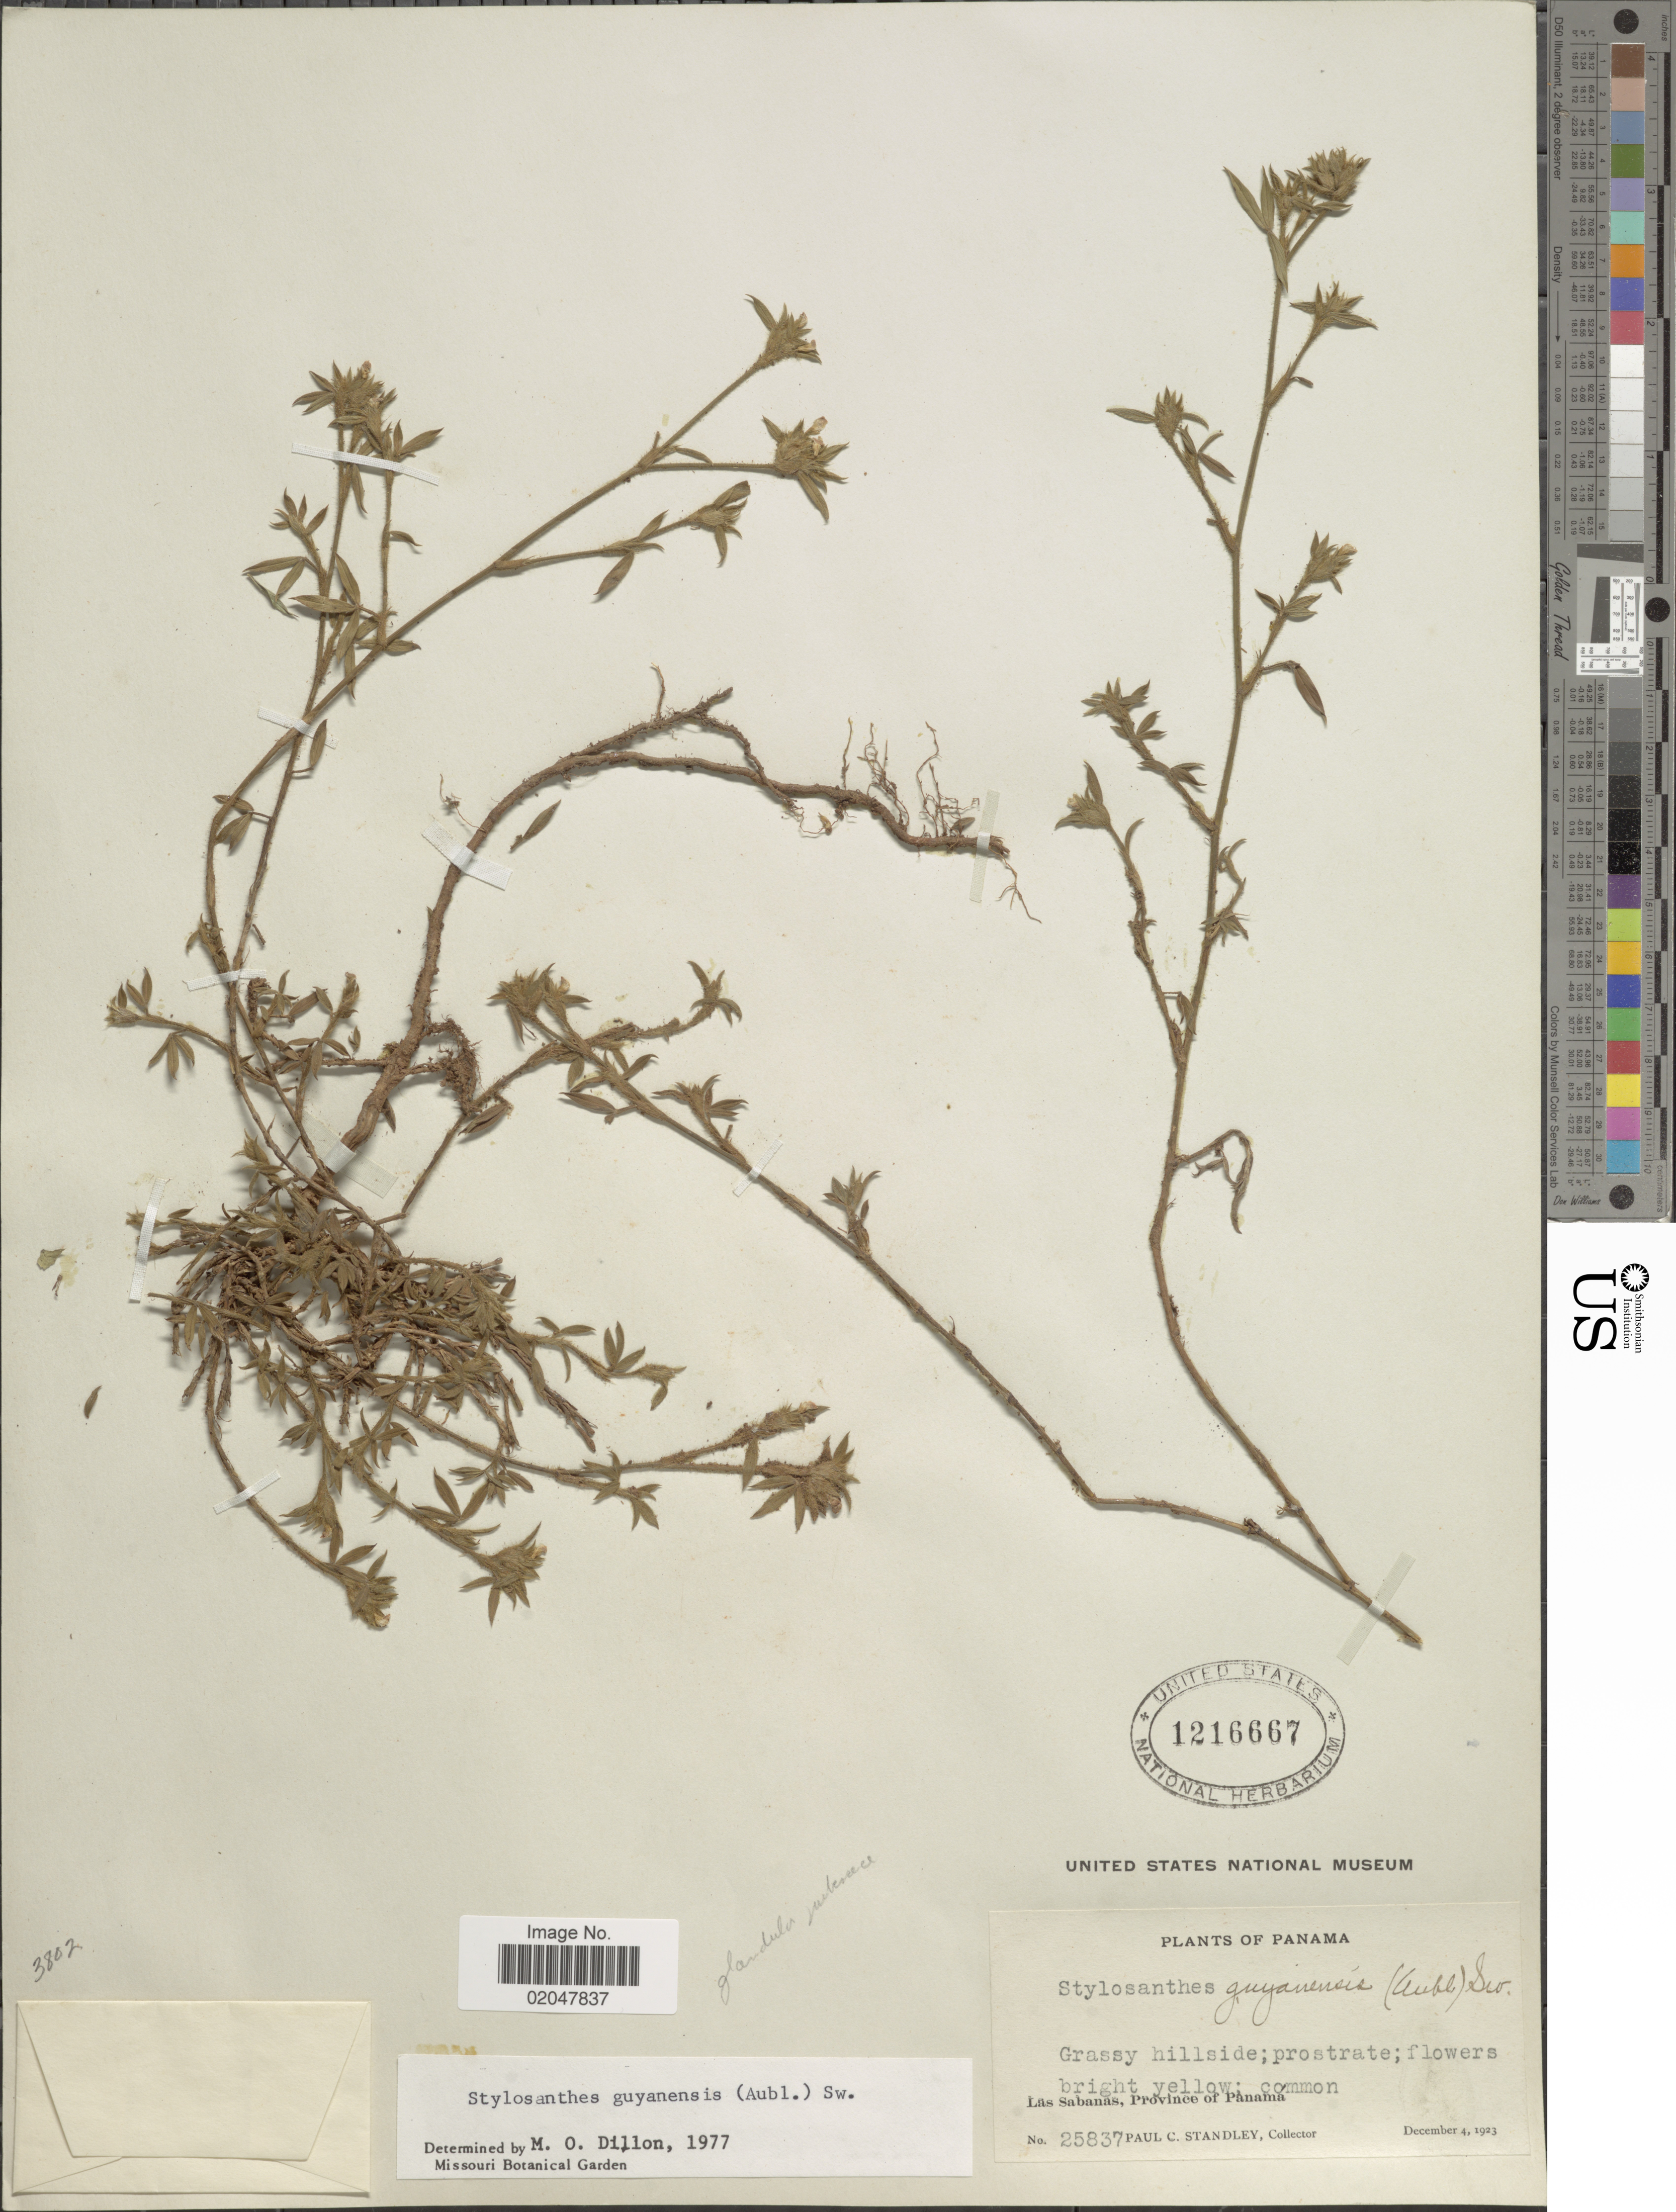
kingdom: Plantae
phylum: Tracheophyta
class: Magnoliopsida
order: Fabales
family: Fabaceae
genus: Stylosanthes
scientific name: Stylosanthes guianensis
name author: (Aubl.) Sw.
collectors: P. C. Standley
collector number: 25837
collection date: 1923-12-04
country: Panama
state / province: Colón / Panamá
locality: Las Sabanas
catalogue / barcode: US 1216667